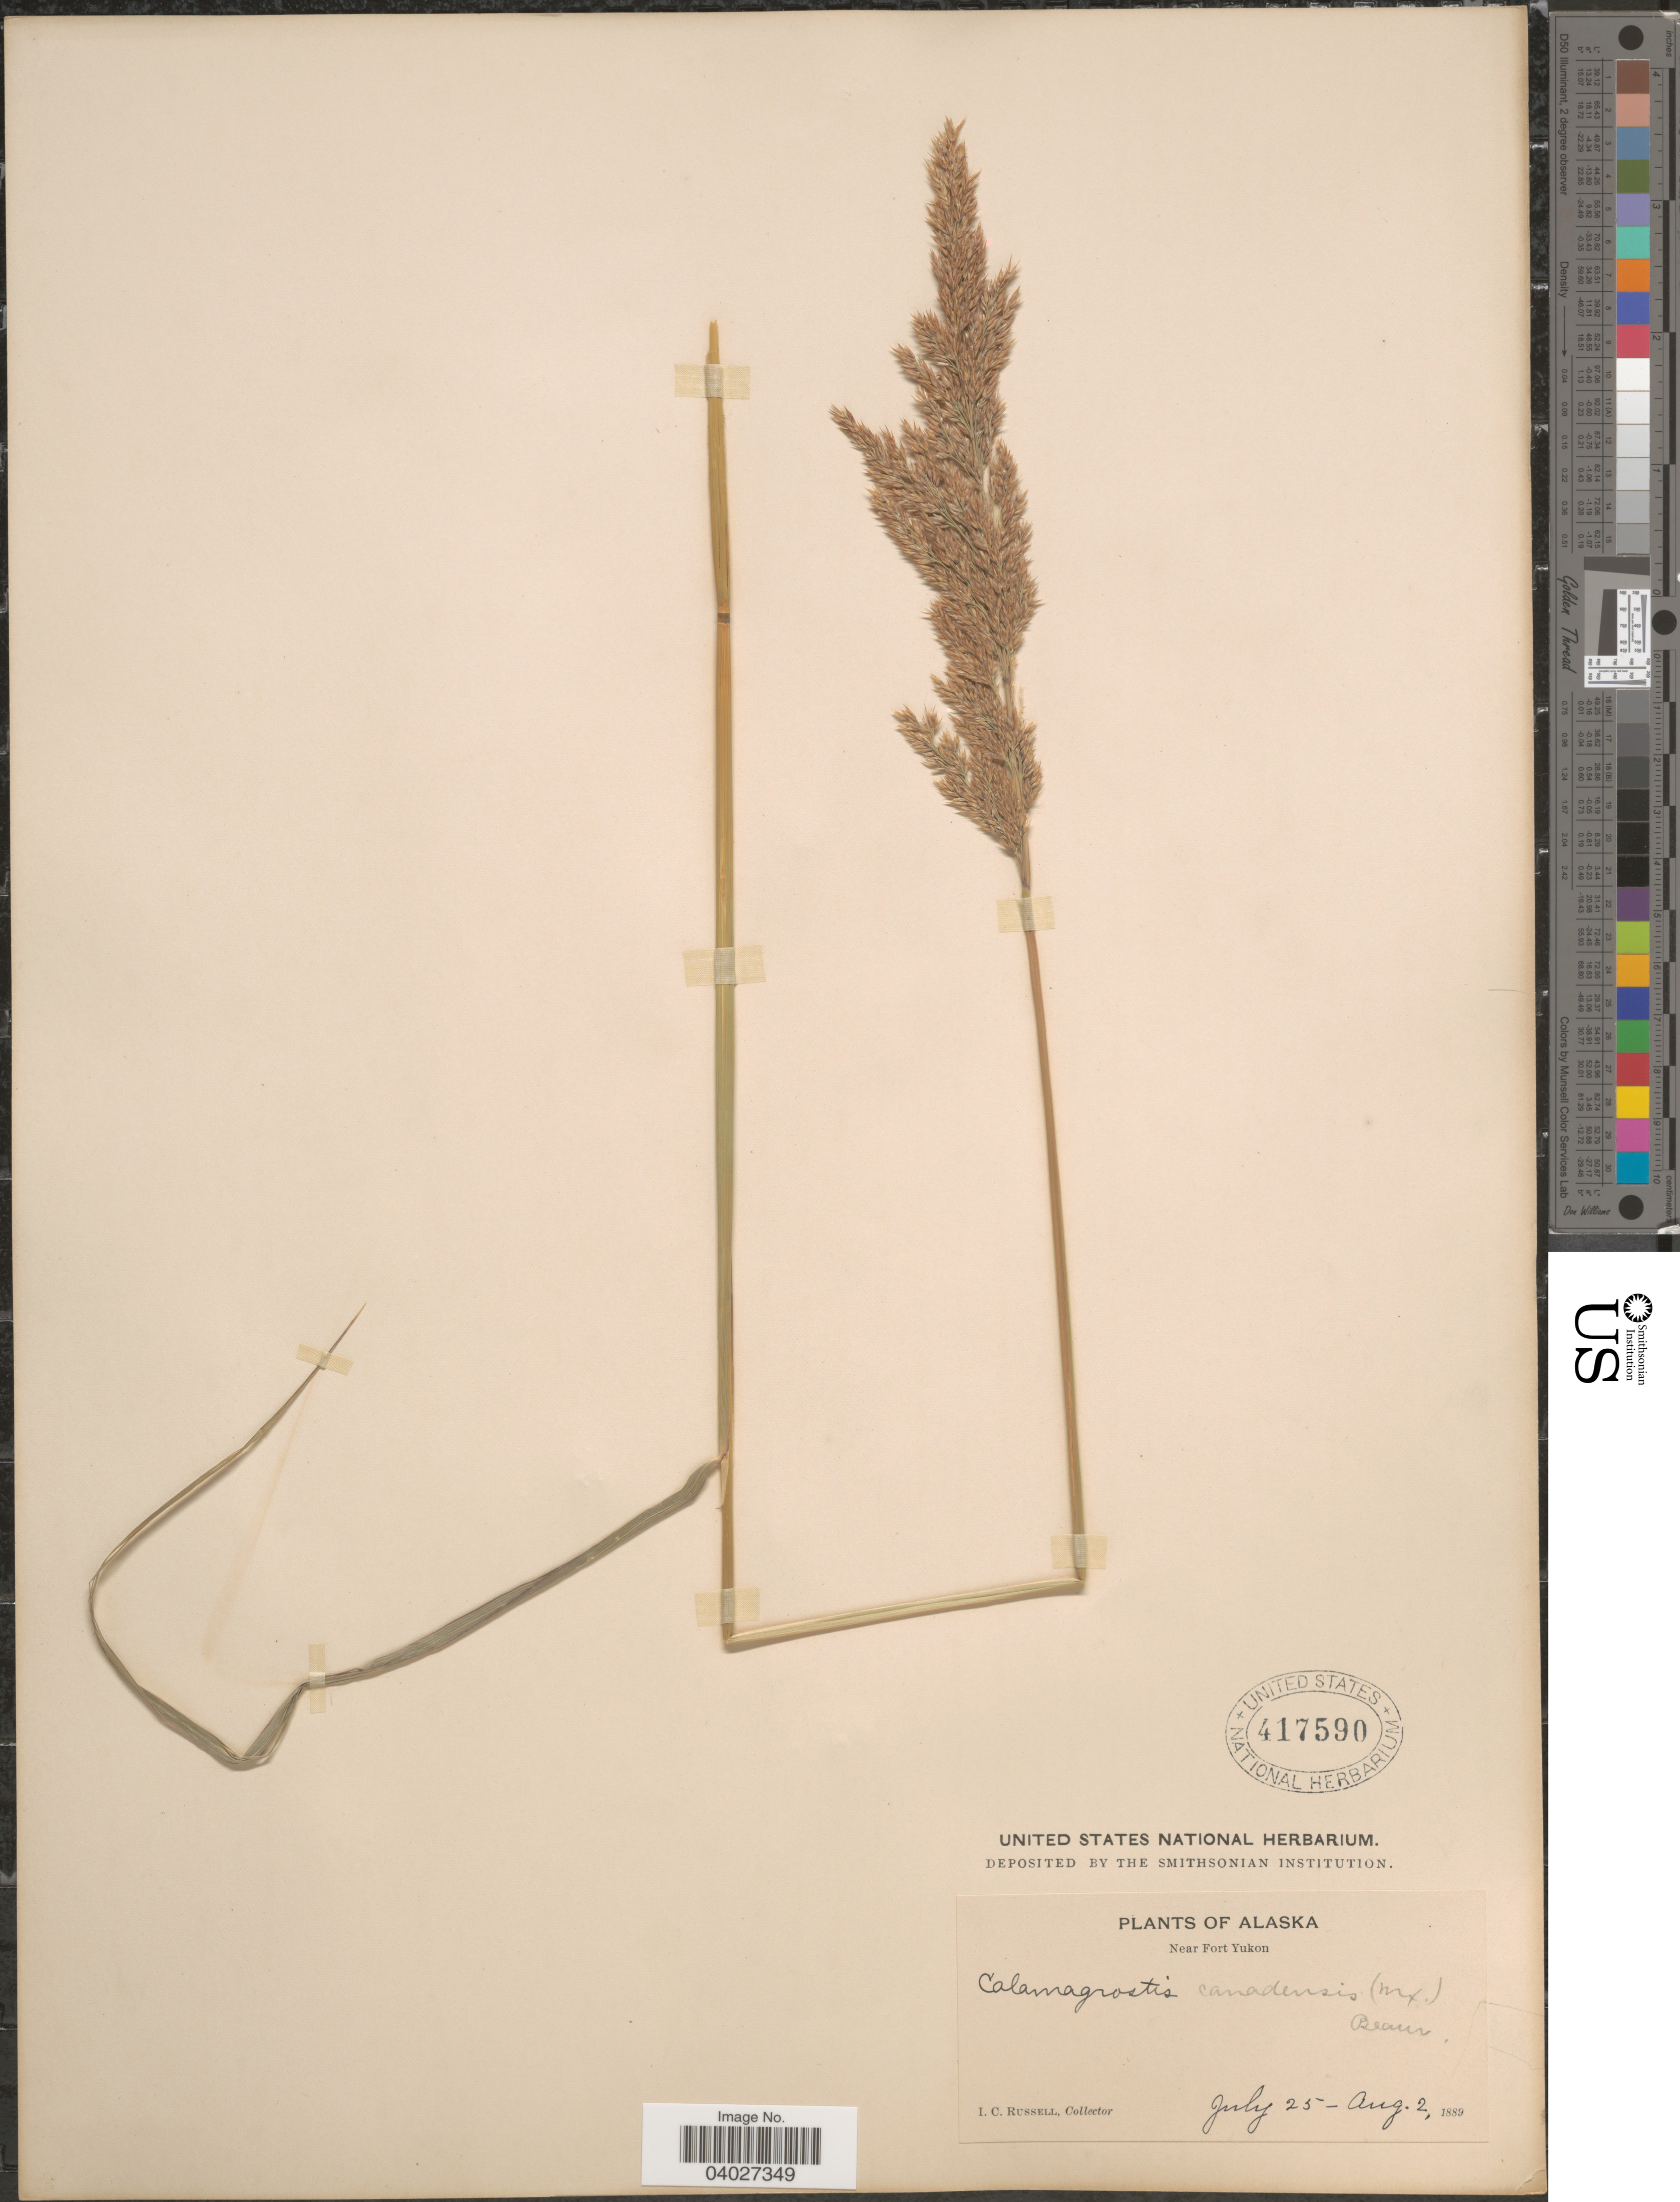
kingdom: Plantae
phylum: Tracheophyta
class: Liliopsida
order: Poales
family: Poaceae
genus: Calamagrostis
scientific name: Calamagrostis canadensis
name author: (Michx.) P. Beauv.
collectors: I. C. Russell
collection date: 1889-07-25/1889-08-02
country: United States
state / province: Alaska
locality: Near Fort Yukon.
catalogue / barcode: US 417590